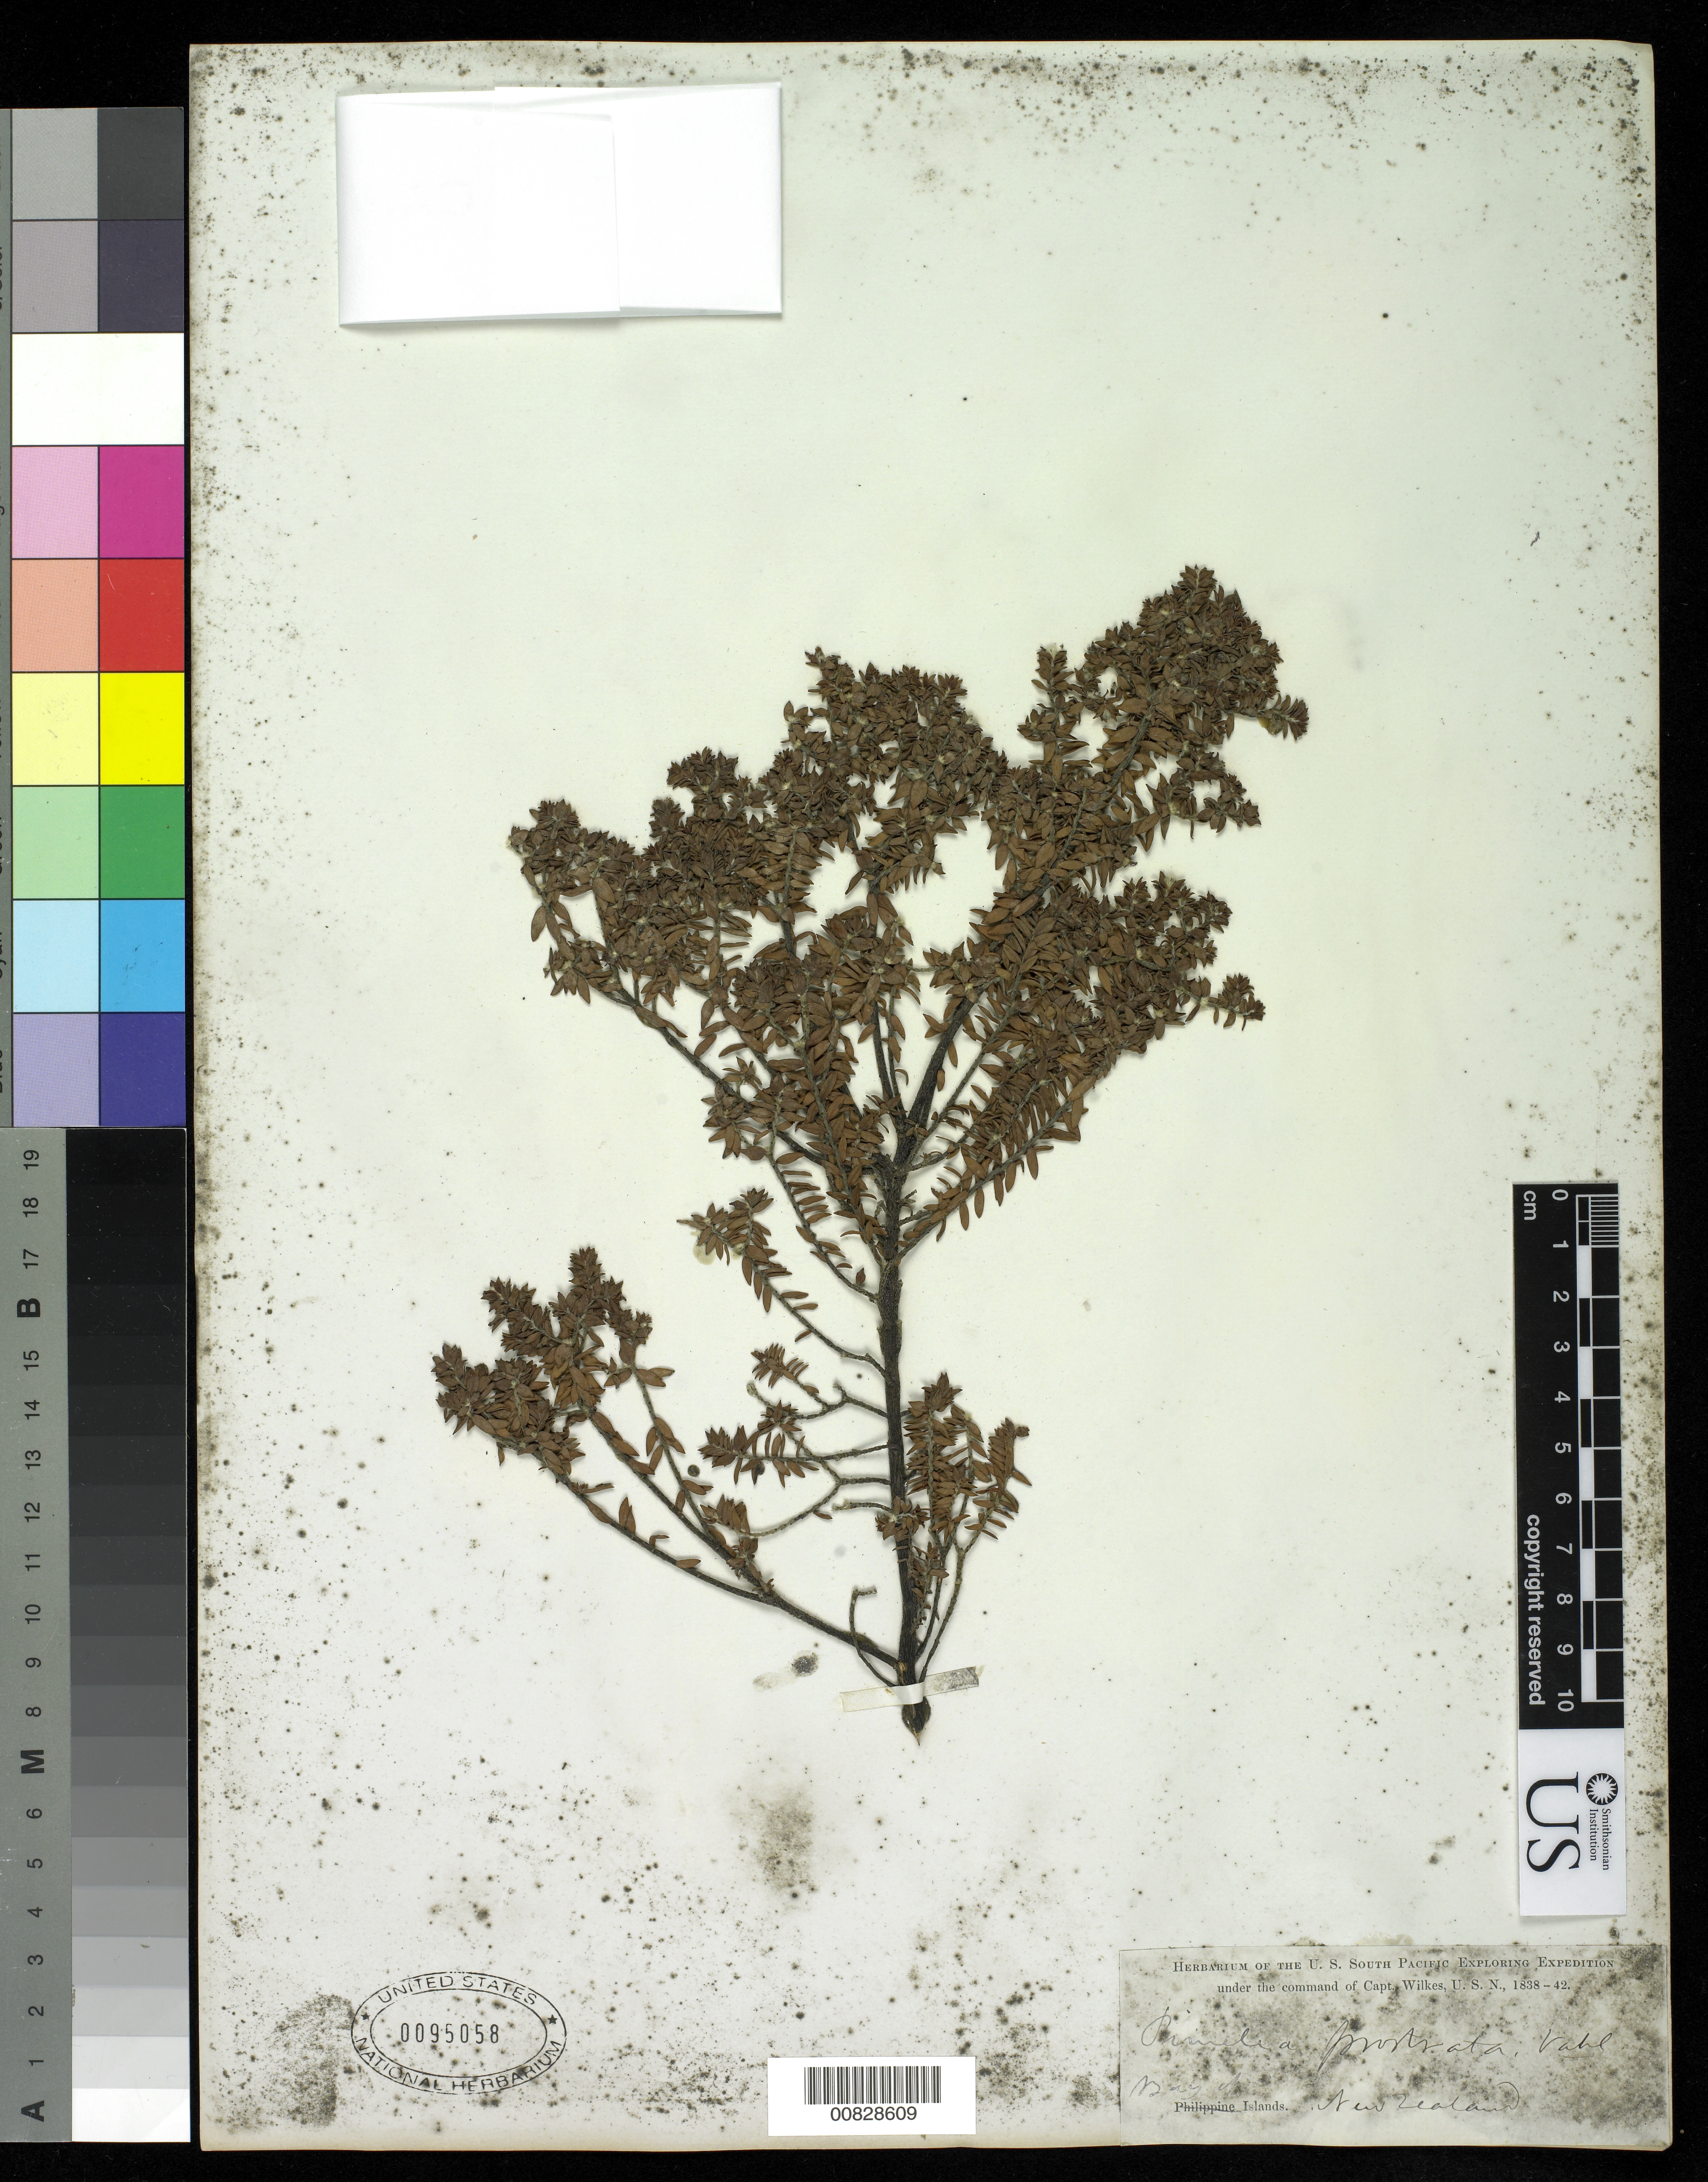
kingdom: Plantae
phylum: Tracheophyta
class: Magnoliopsida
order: Malvales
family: Thymelaeaceae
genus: Pimelea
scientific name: Pimelea prostrata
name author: Willd.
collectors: Wilkes Explor. Exped.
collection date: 1838/1842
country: New Zealand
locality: Bay of Islands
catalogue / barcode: US 95058